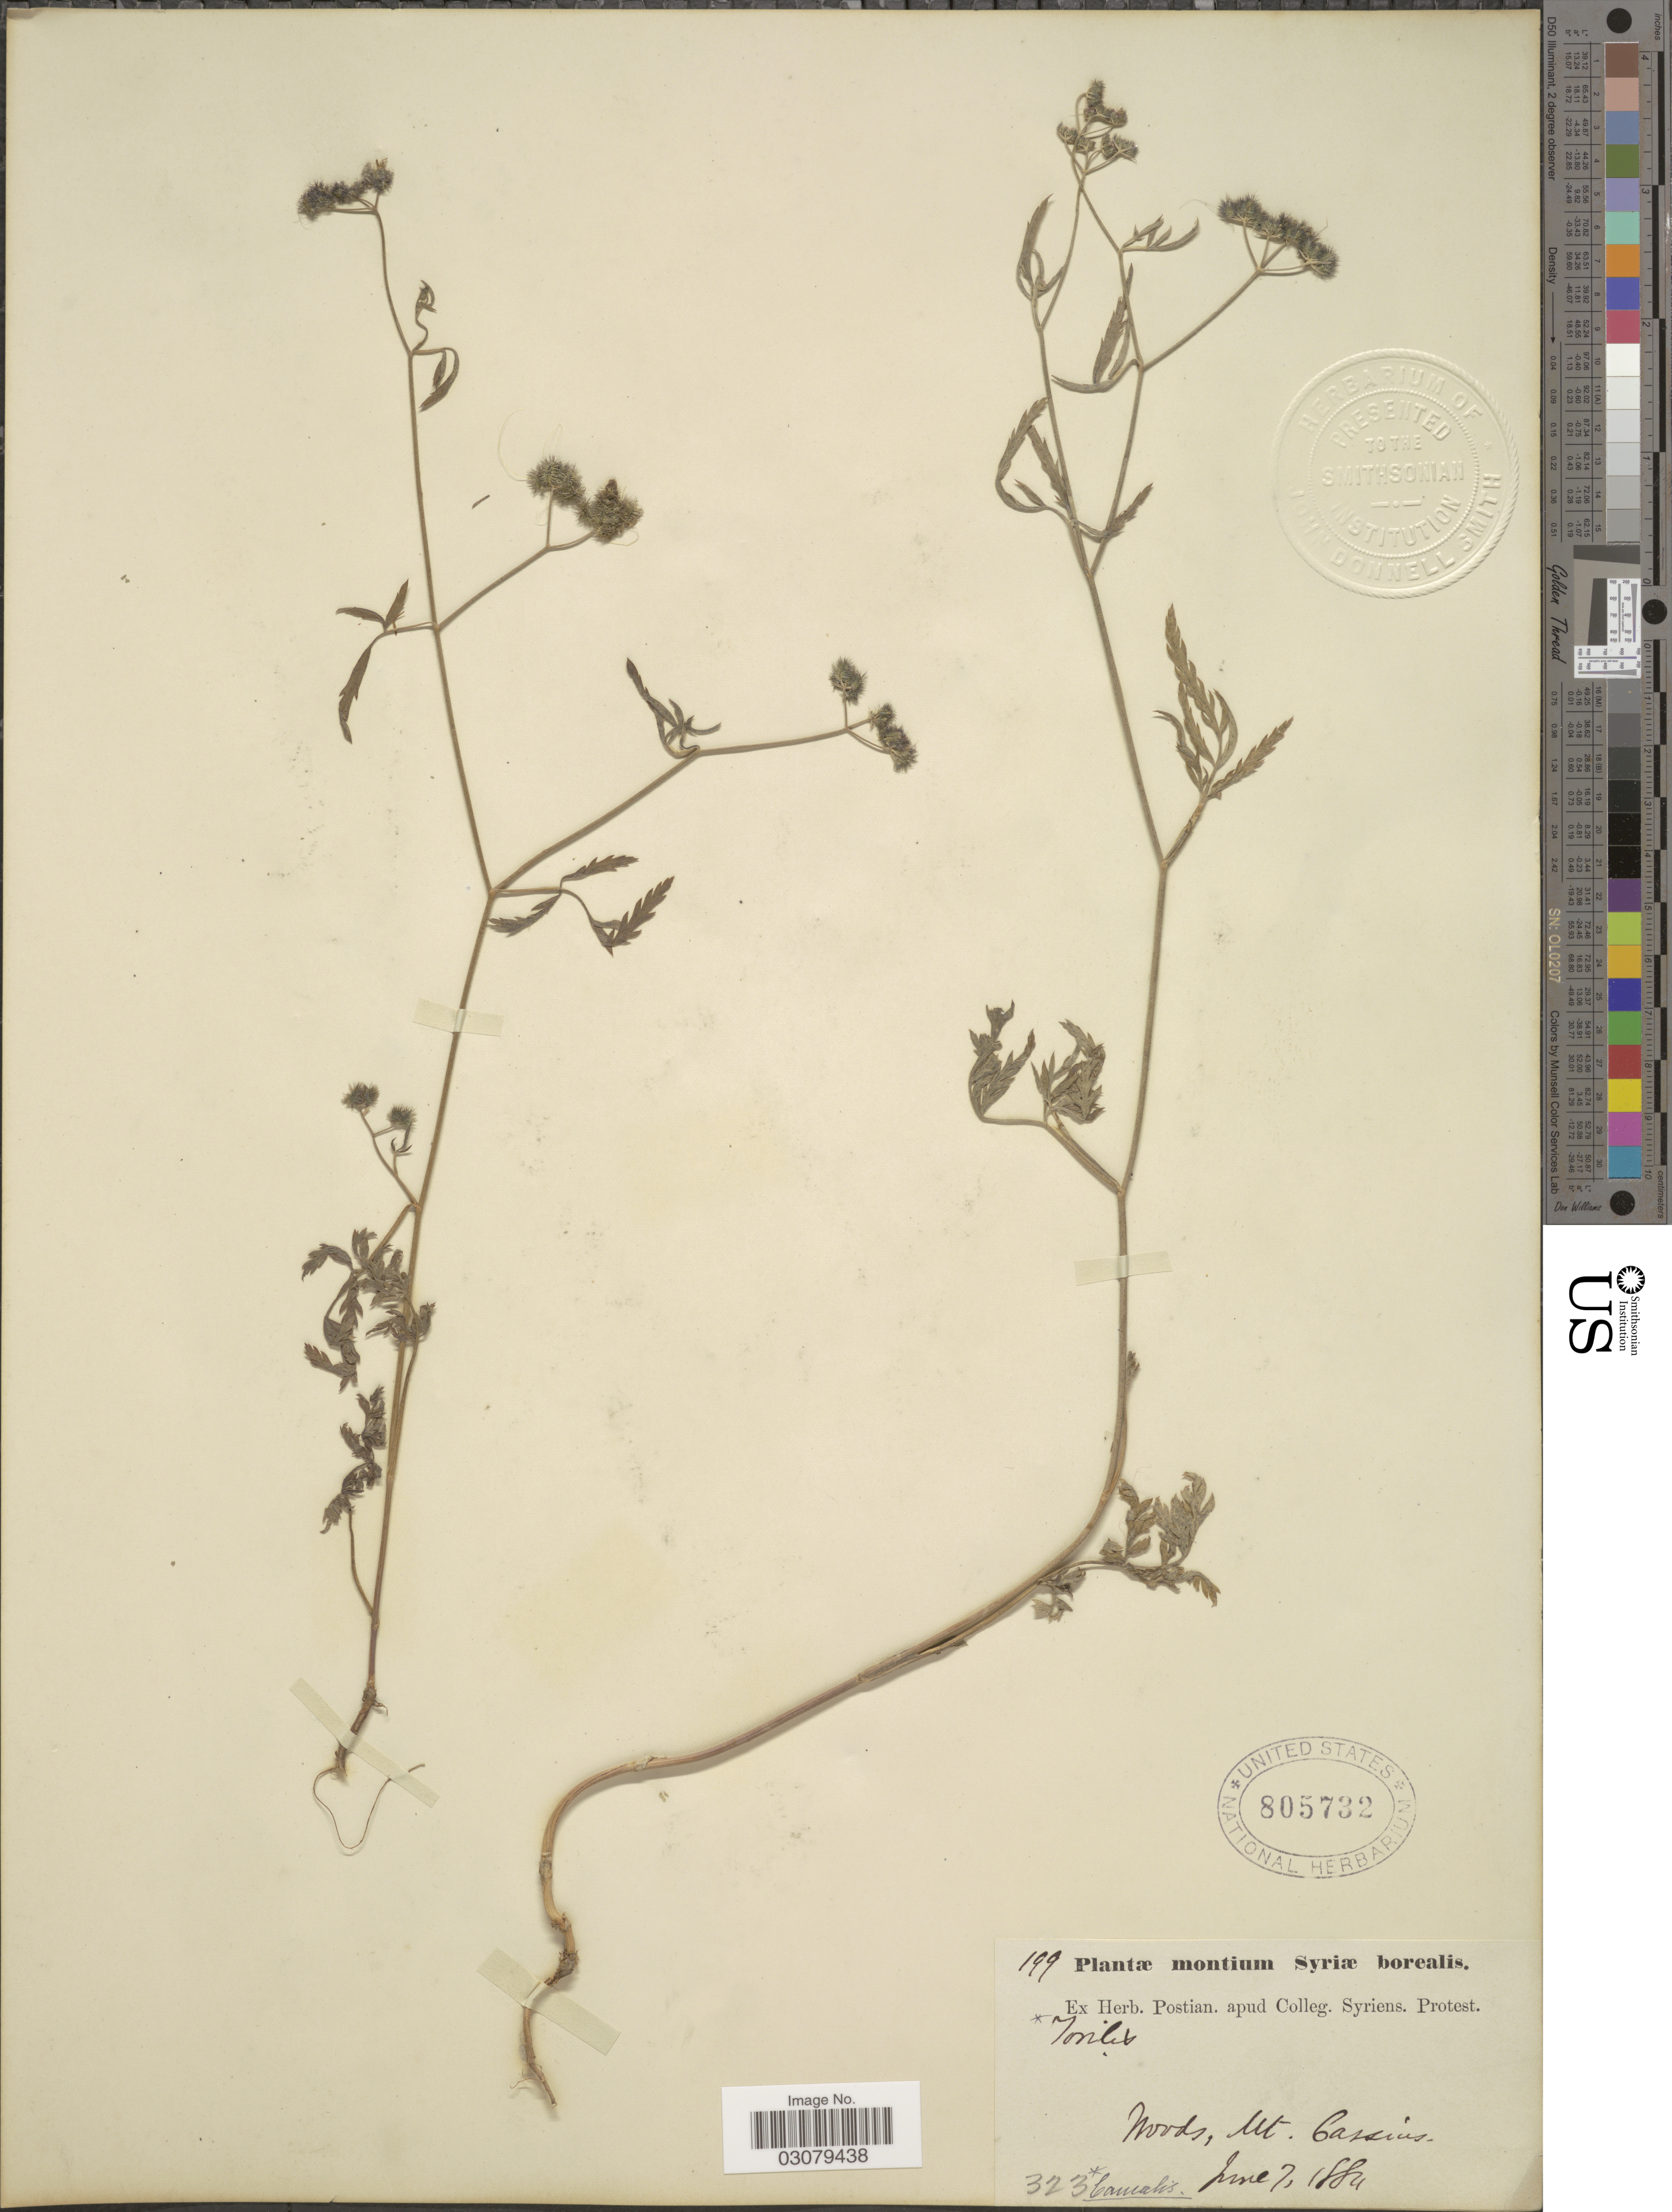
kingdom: Plantae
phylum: Tracheophyta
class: Magnoliopsida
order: Apiales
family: Apiaceae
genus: Torilis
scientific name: Torilis sp.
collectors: ex herb. Postian. apud Colleg. Syriens. Protest. USE "Fannie P. A. Shepard" (10308853) AS PRIMARY COLLECTOR INSTEAD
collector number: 199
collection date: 1884-06-07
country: Syria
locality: Montium Syriæ borealis. Woods, Mt. Cassius.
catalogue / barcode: US 805732